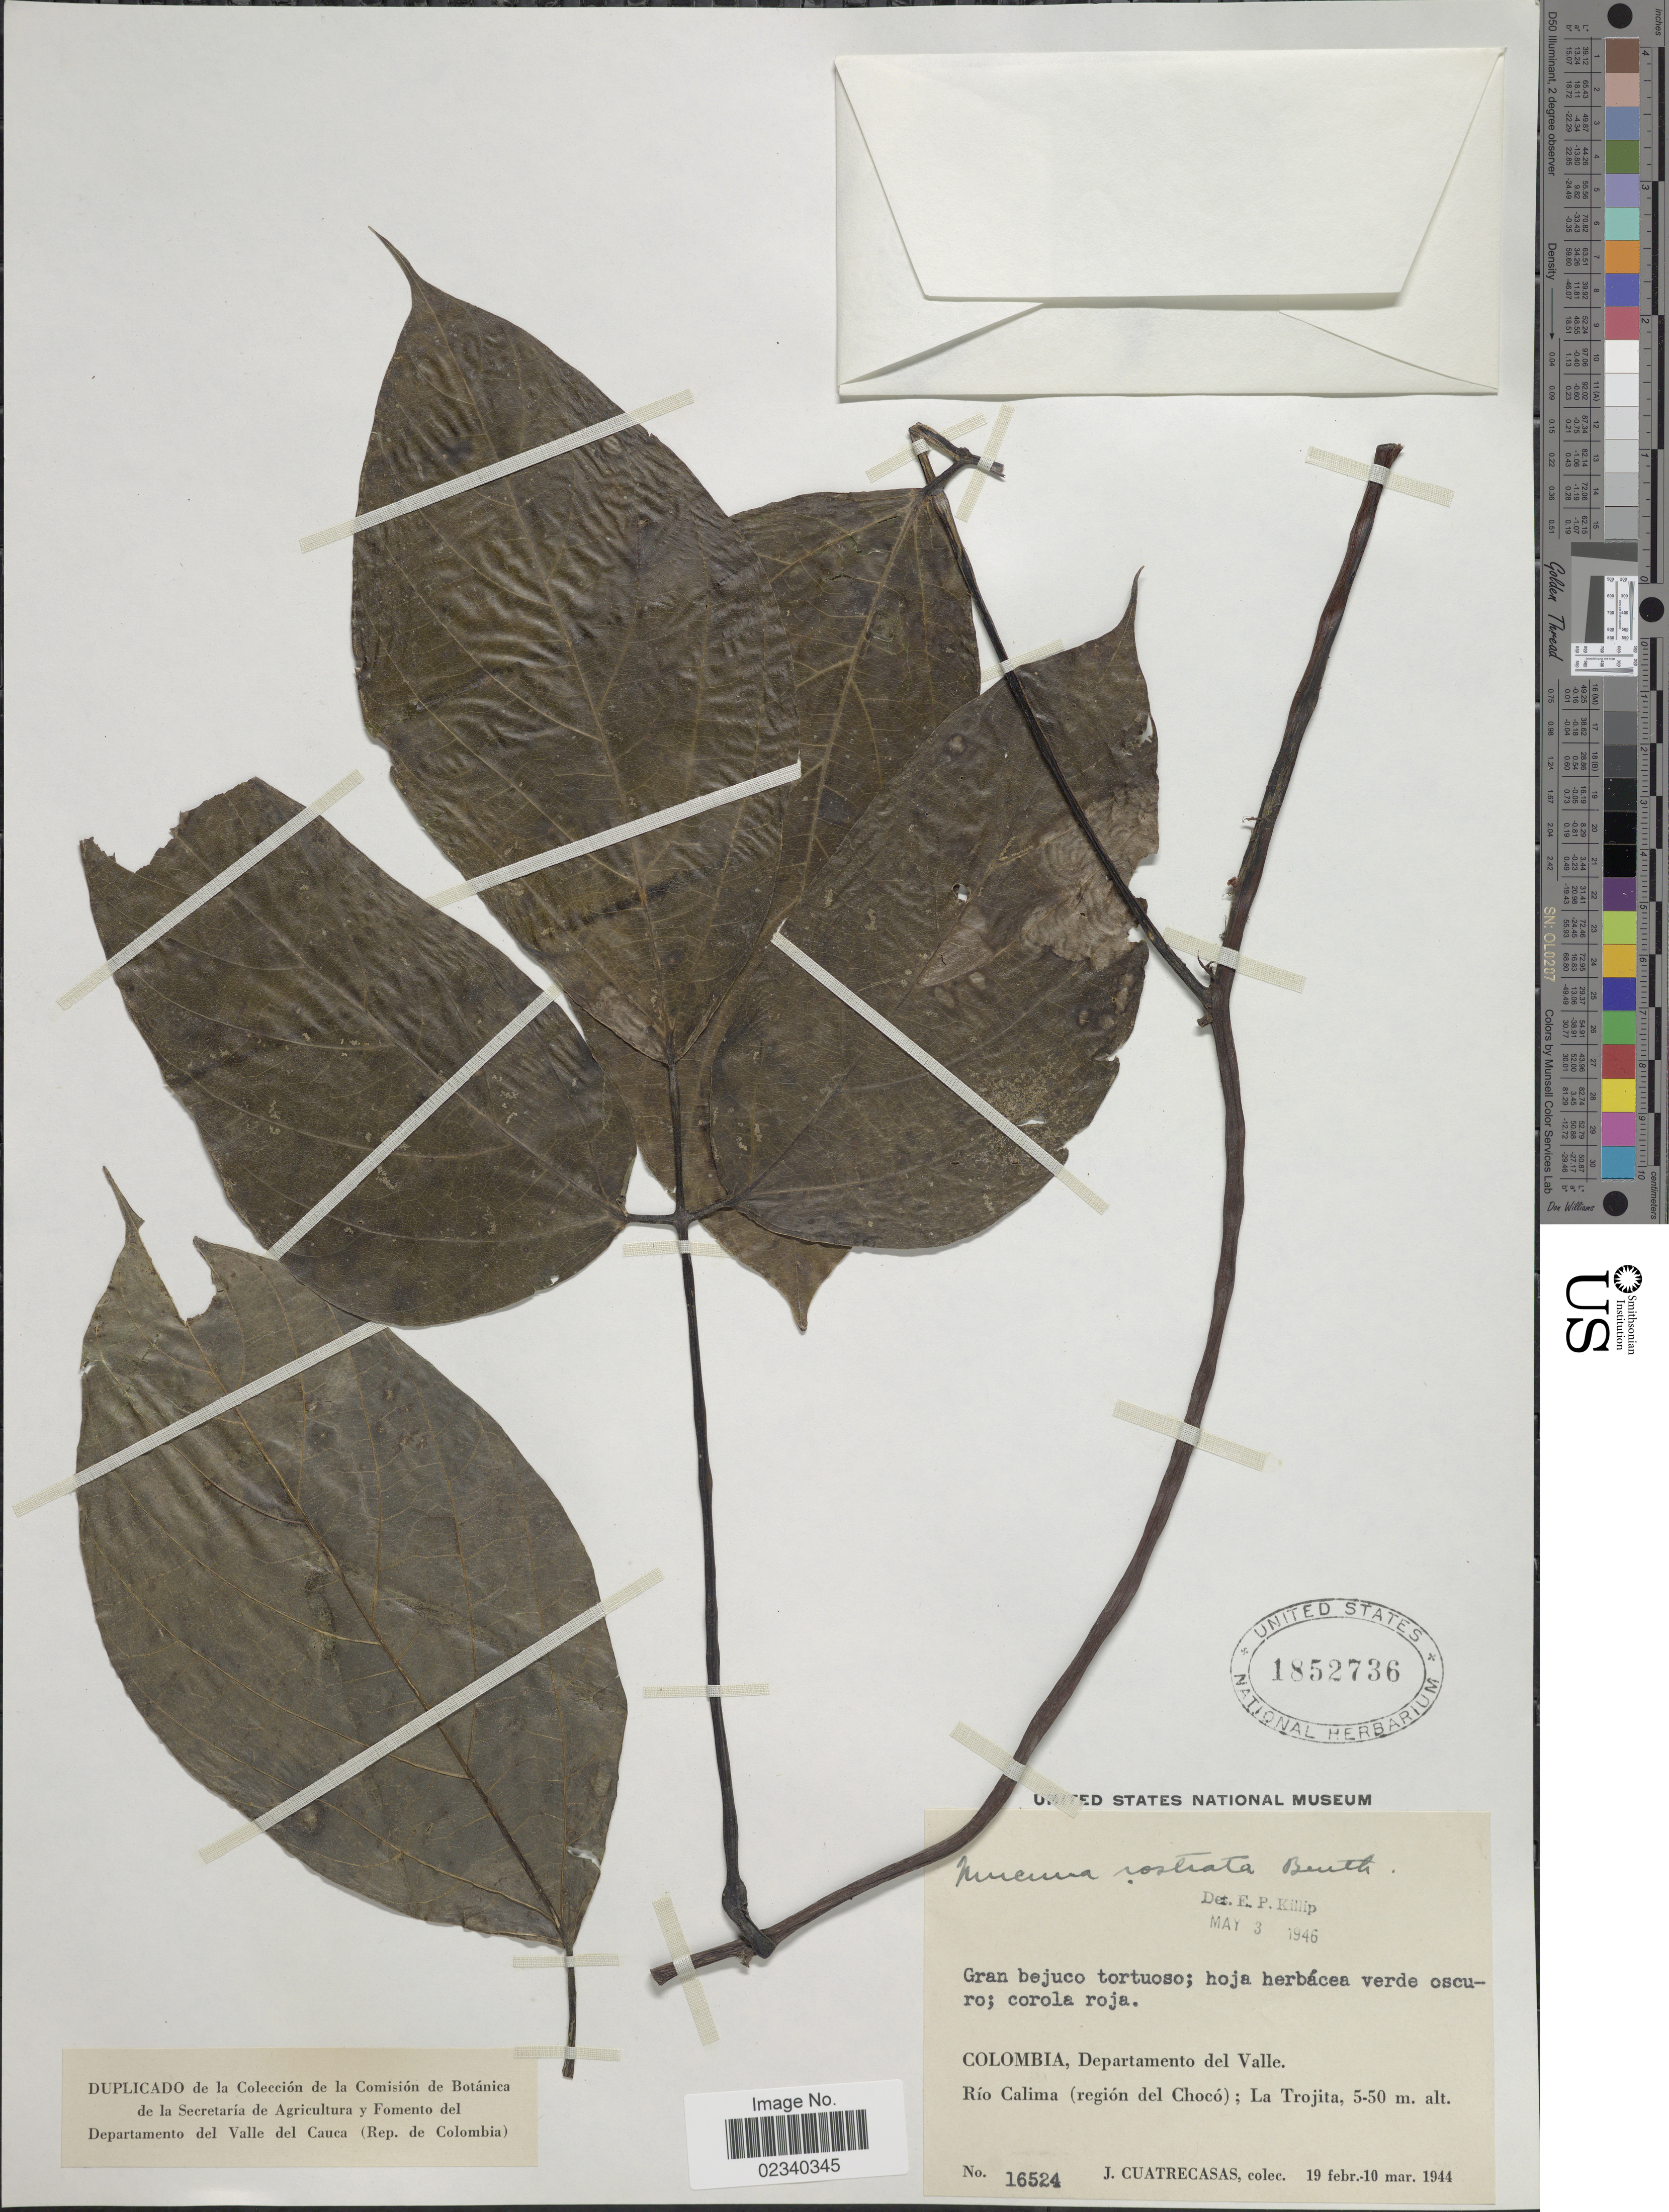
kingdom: Plantae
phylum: Tracheophyta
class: Magnoliopsida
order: Fabales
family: Fabaceae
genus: Mucuna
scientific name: Mucuna rostrata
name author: Benth.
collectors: J. Cuatrecasas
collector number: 16524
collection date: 1944-02-19/1944-03-10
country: Colombia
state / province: Valle del Cauca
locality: Departamento del Valle. Rio Calima (region del Choco); La Trojita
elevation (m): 5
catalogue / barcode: US 1852736